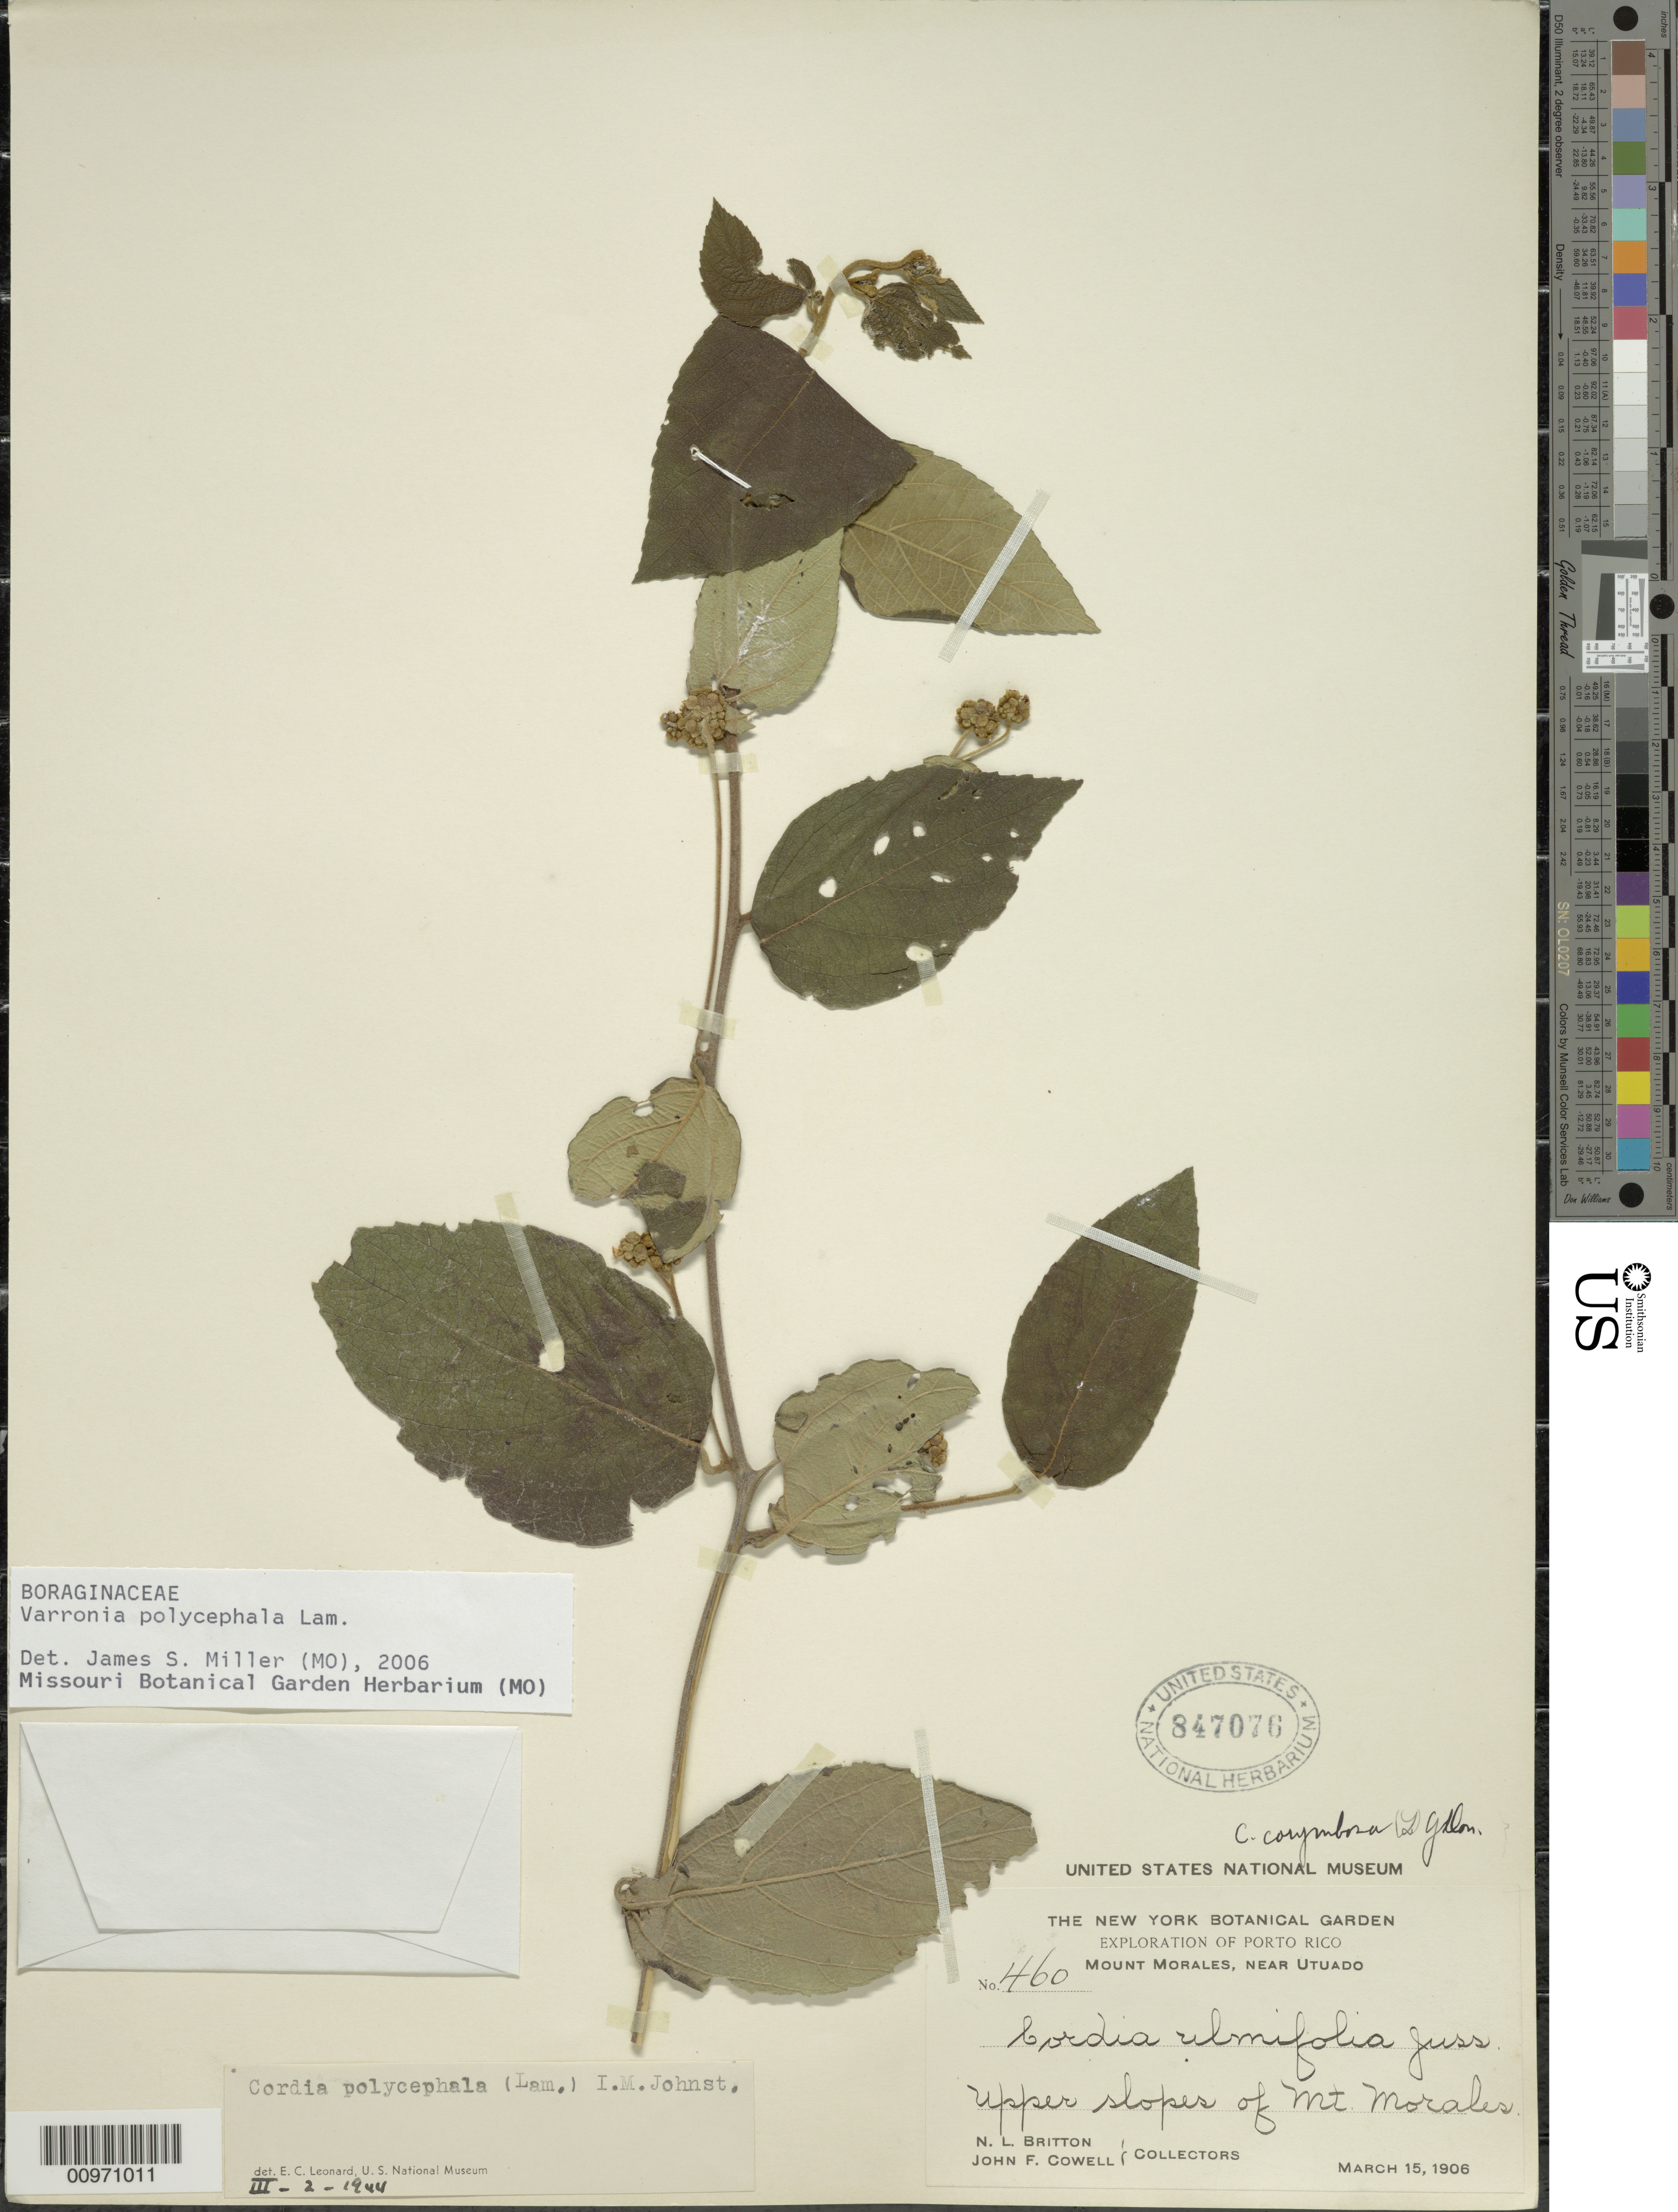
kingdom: Plantae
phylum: Tracheophyta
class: Magnoliopsida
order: Boraginales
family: Cordiaceae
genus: Varronia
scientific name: Varronia polycephala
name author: Lam.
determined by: Miller, James S., (MO), Missouri Botanical Garden (UNITED STATES)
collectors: N. Britton & J. F. Cowell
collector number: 460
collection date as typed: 15 Mar 1906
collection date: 1906-03-13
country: Puerto Rico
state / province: Utuado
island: Puerto Rico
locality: Upper slopes of Mt. Morales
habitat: Upper slopes of mountain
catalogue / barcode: US 847076